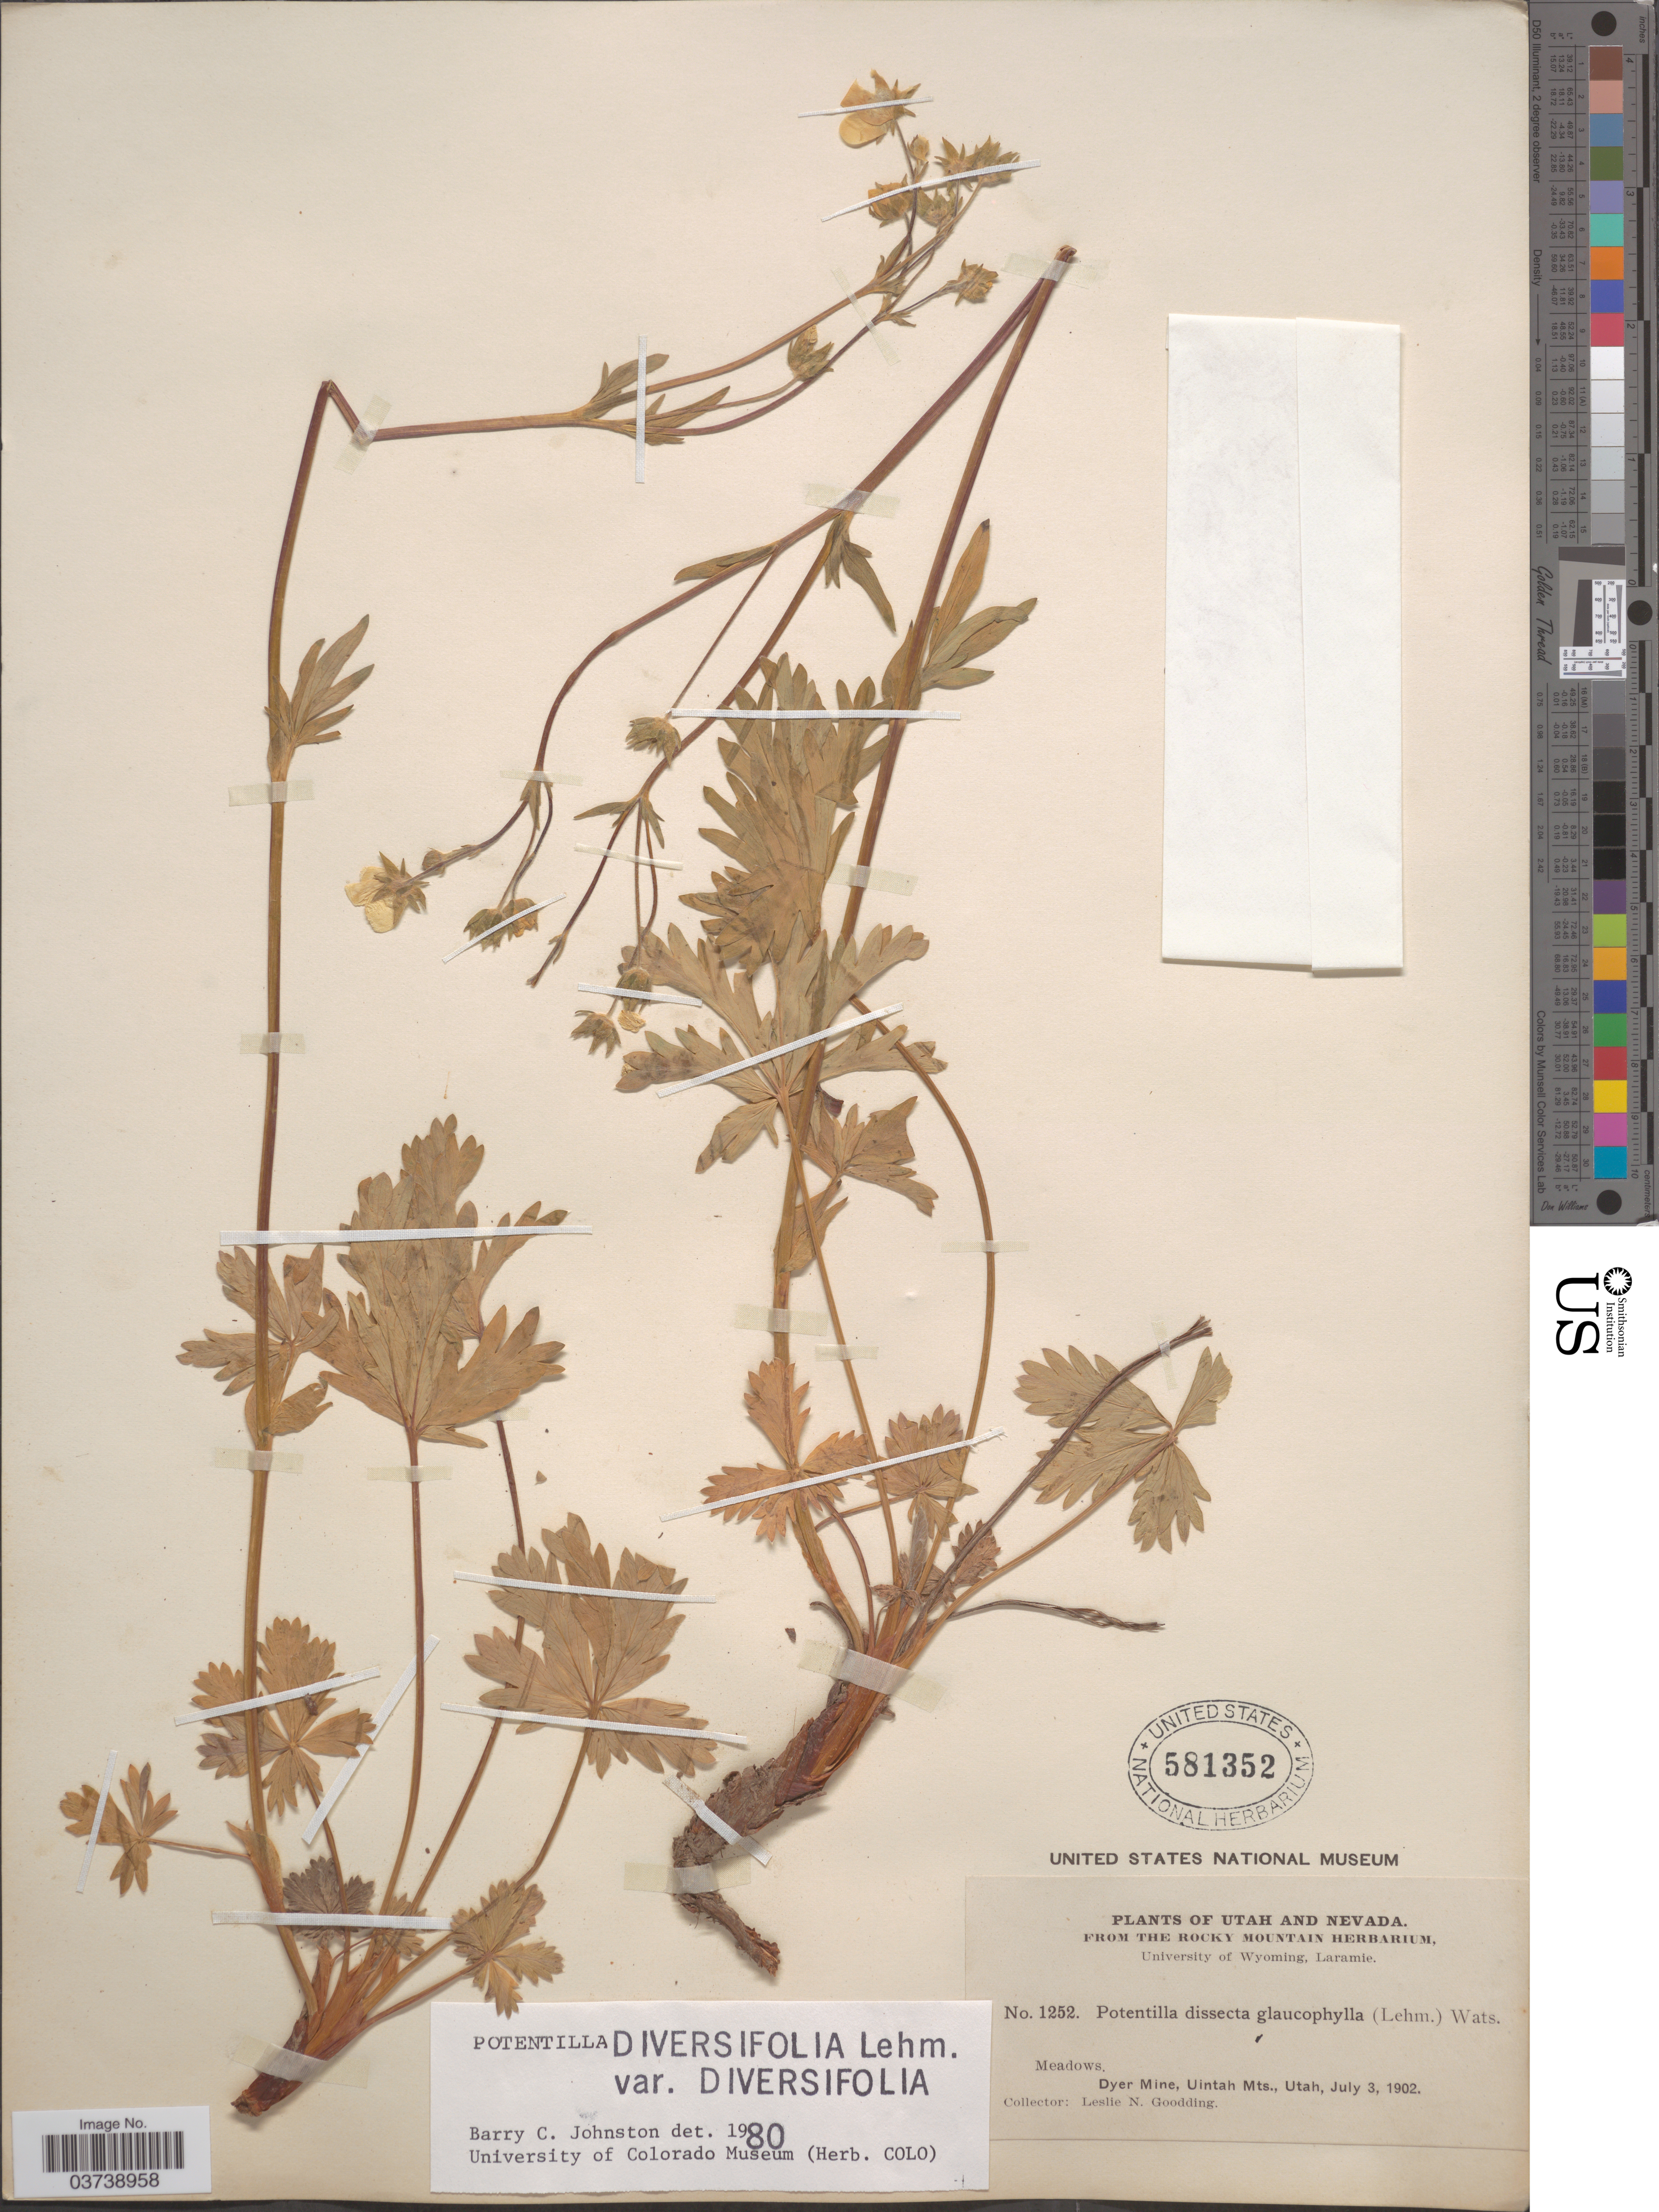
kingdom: Plantae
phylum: Tracheophyta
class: Magnoliopsida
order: Rosales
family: Rosaceae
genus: Potentilla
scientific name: Potentilla diversifolia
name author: Lehm.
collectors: L. N. Goodding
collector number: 1252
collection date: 1902-07-03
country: United States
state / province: Utah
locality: Dyer Mine, Uintah Mts.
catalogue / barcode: US 581352